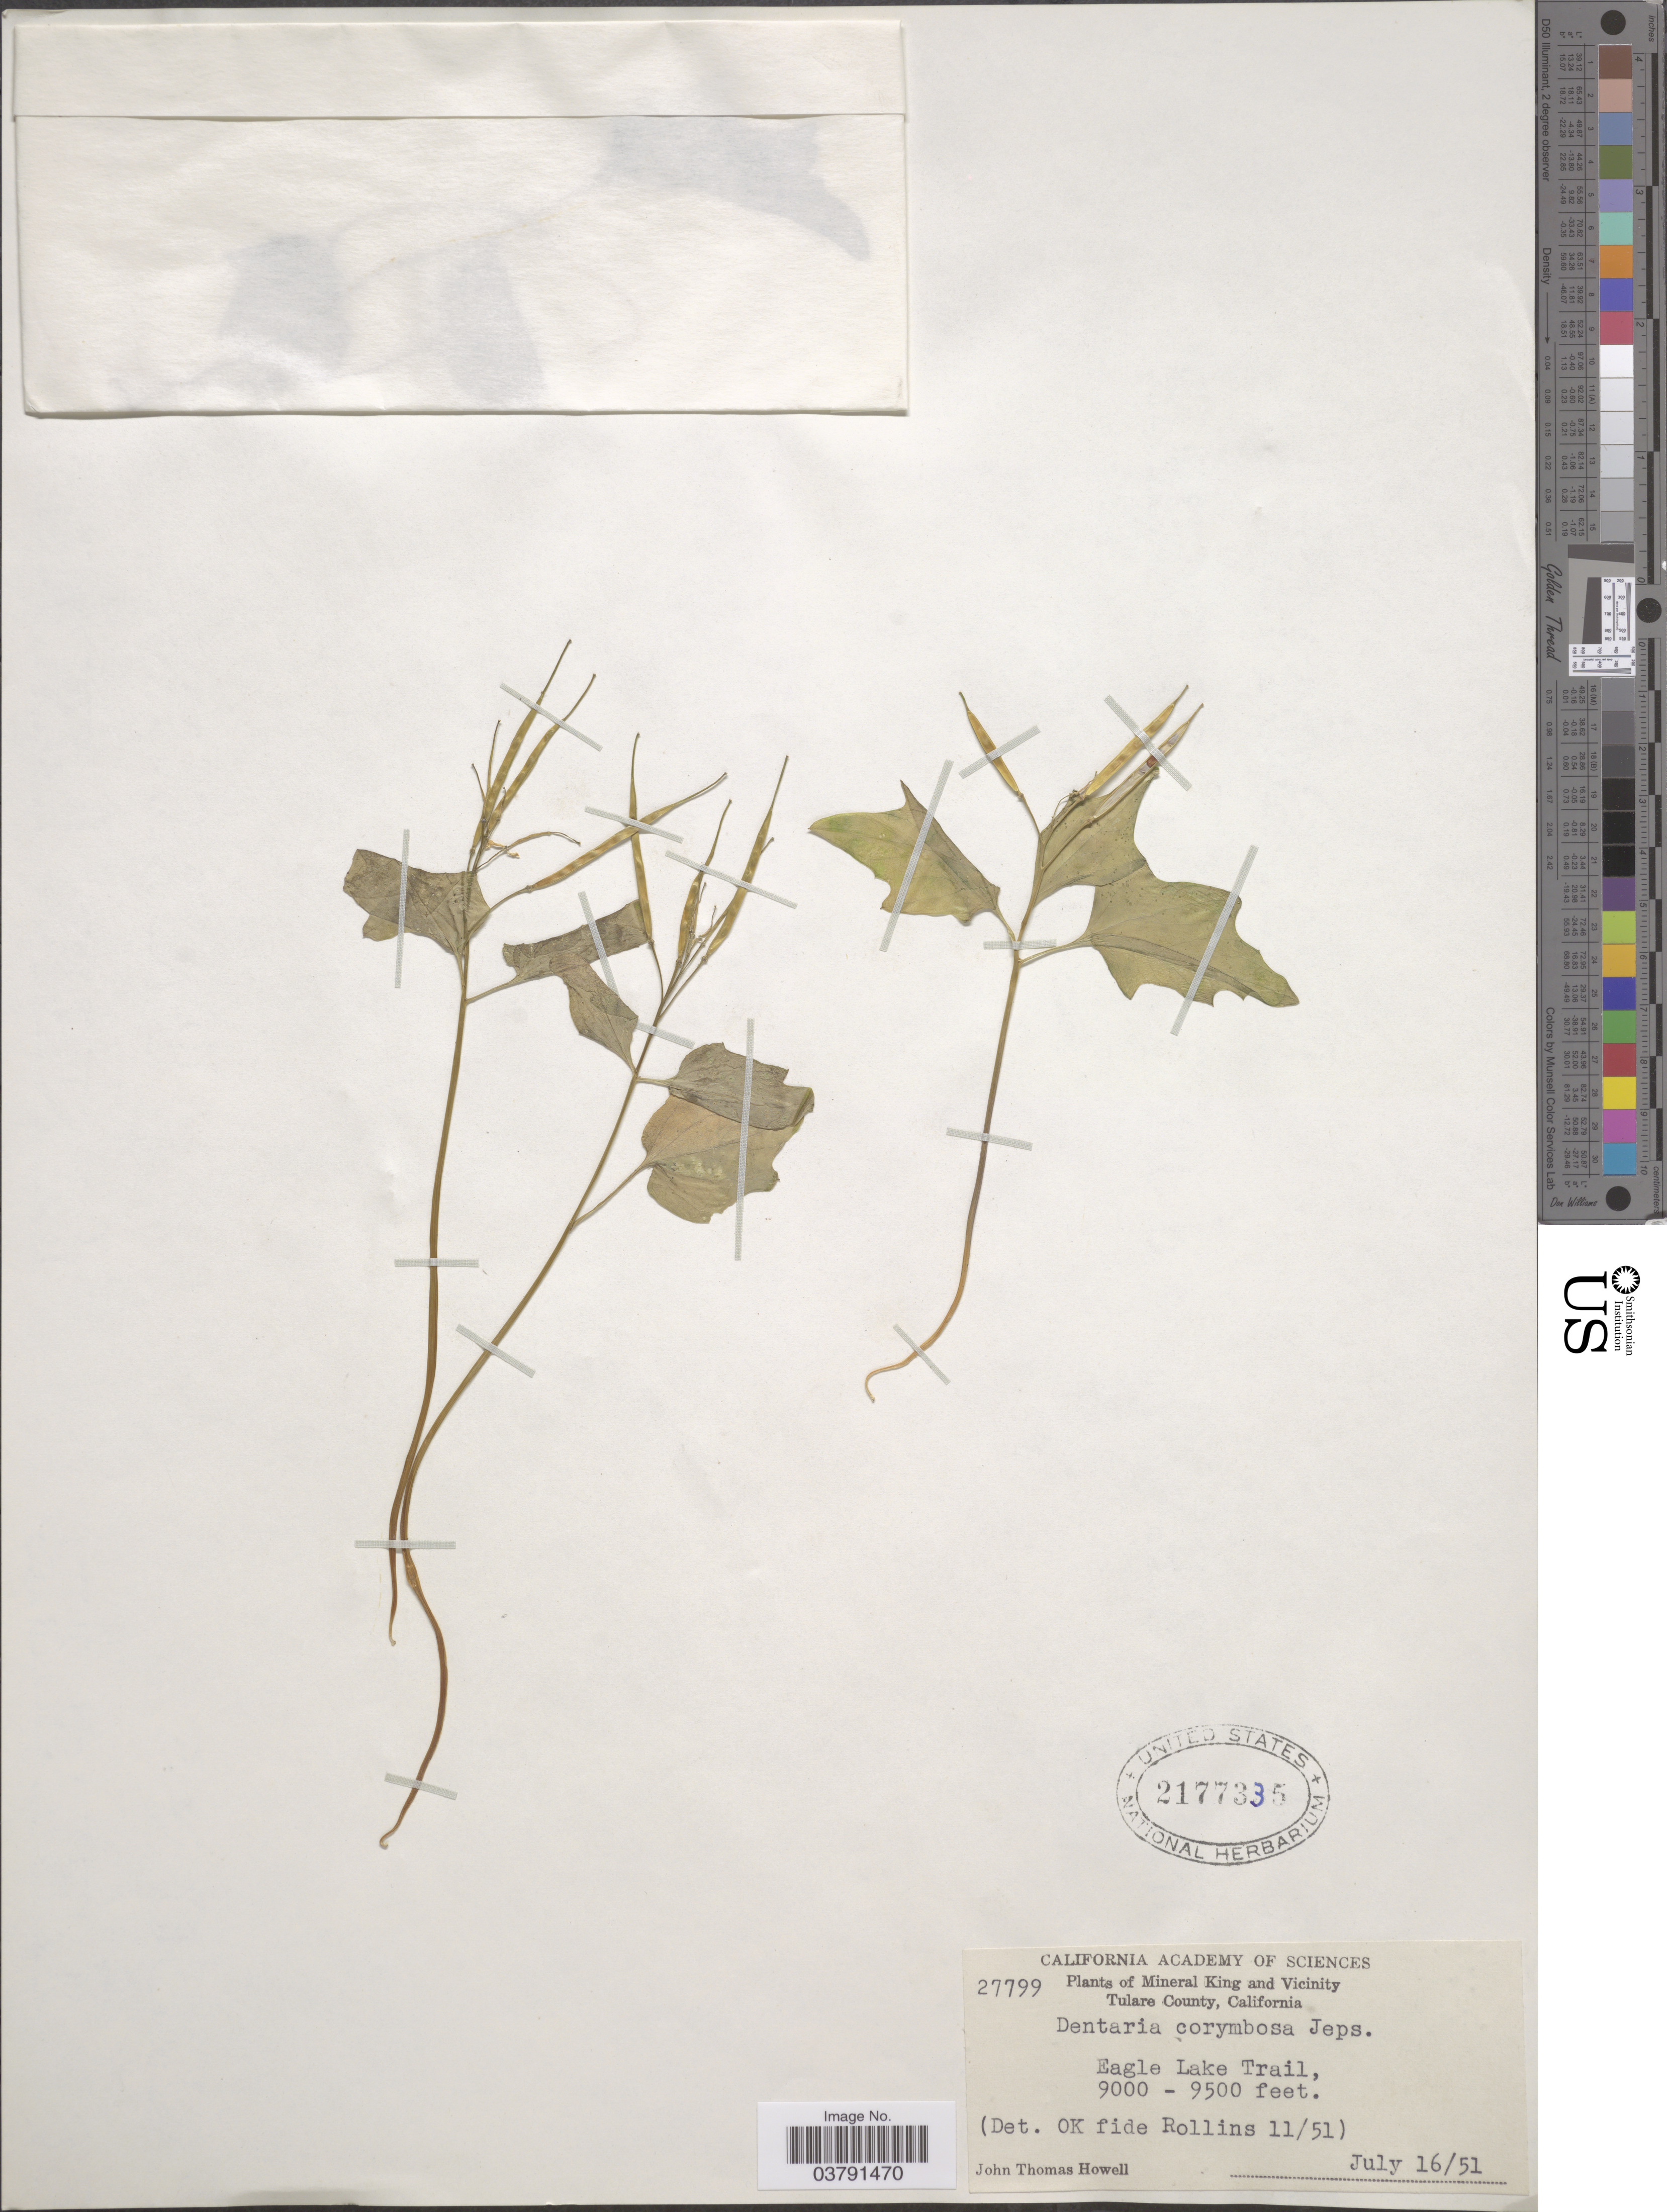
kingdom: Plantae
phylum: Tracheophyta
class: Magnoliopsida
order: Brassicales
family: Brassicaceae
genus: Dentaria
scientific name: Dentaria pachystigma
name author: (S. Watson) S. Watson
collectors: J. T. Howell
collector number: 27799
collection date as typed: Transcribed d/m/y: 16/7/51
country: United States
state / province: California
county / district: Tulare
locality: Mineral King and Vicinity, Tulare County. Eagle Lake Trail.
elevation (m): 2743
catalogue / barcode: US 2177335